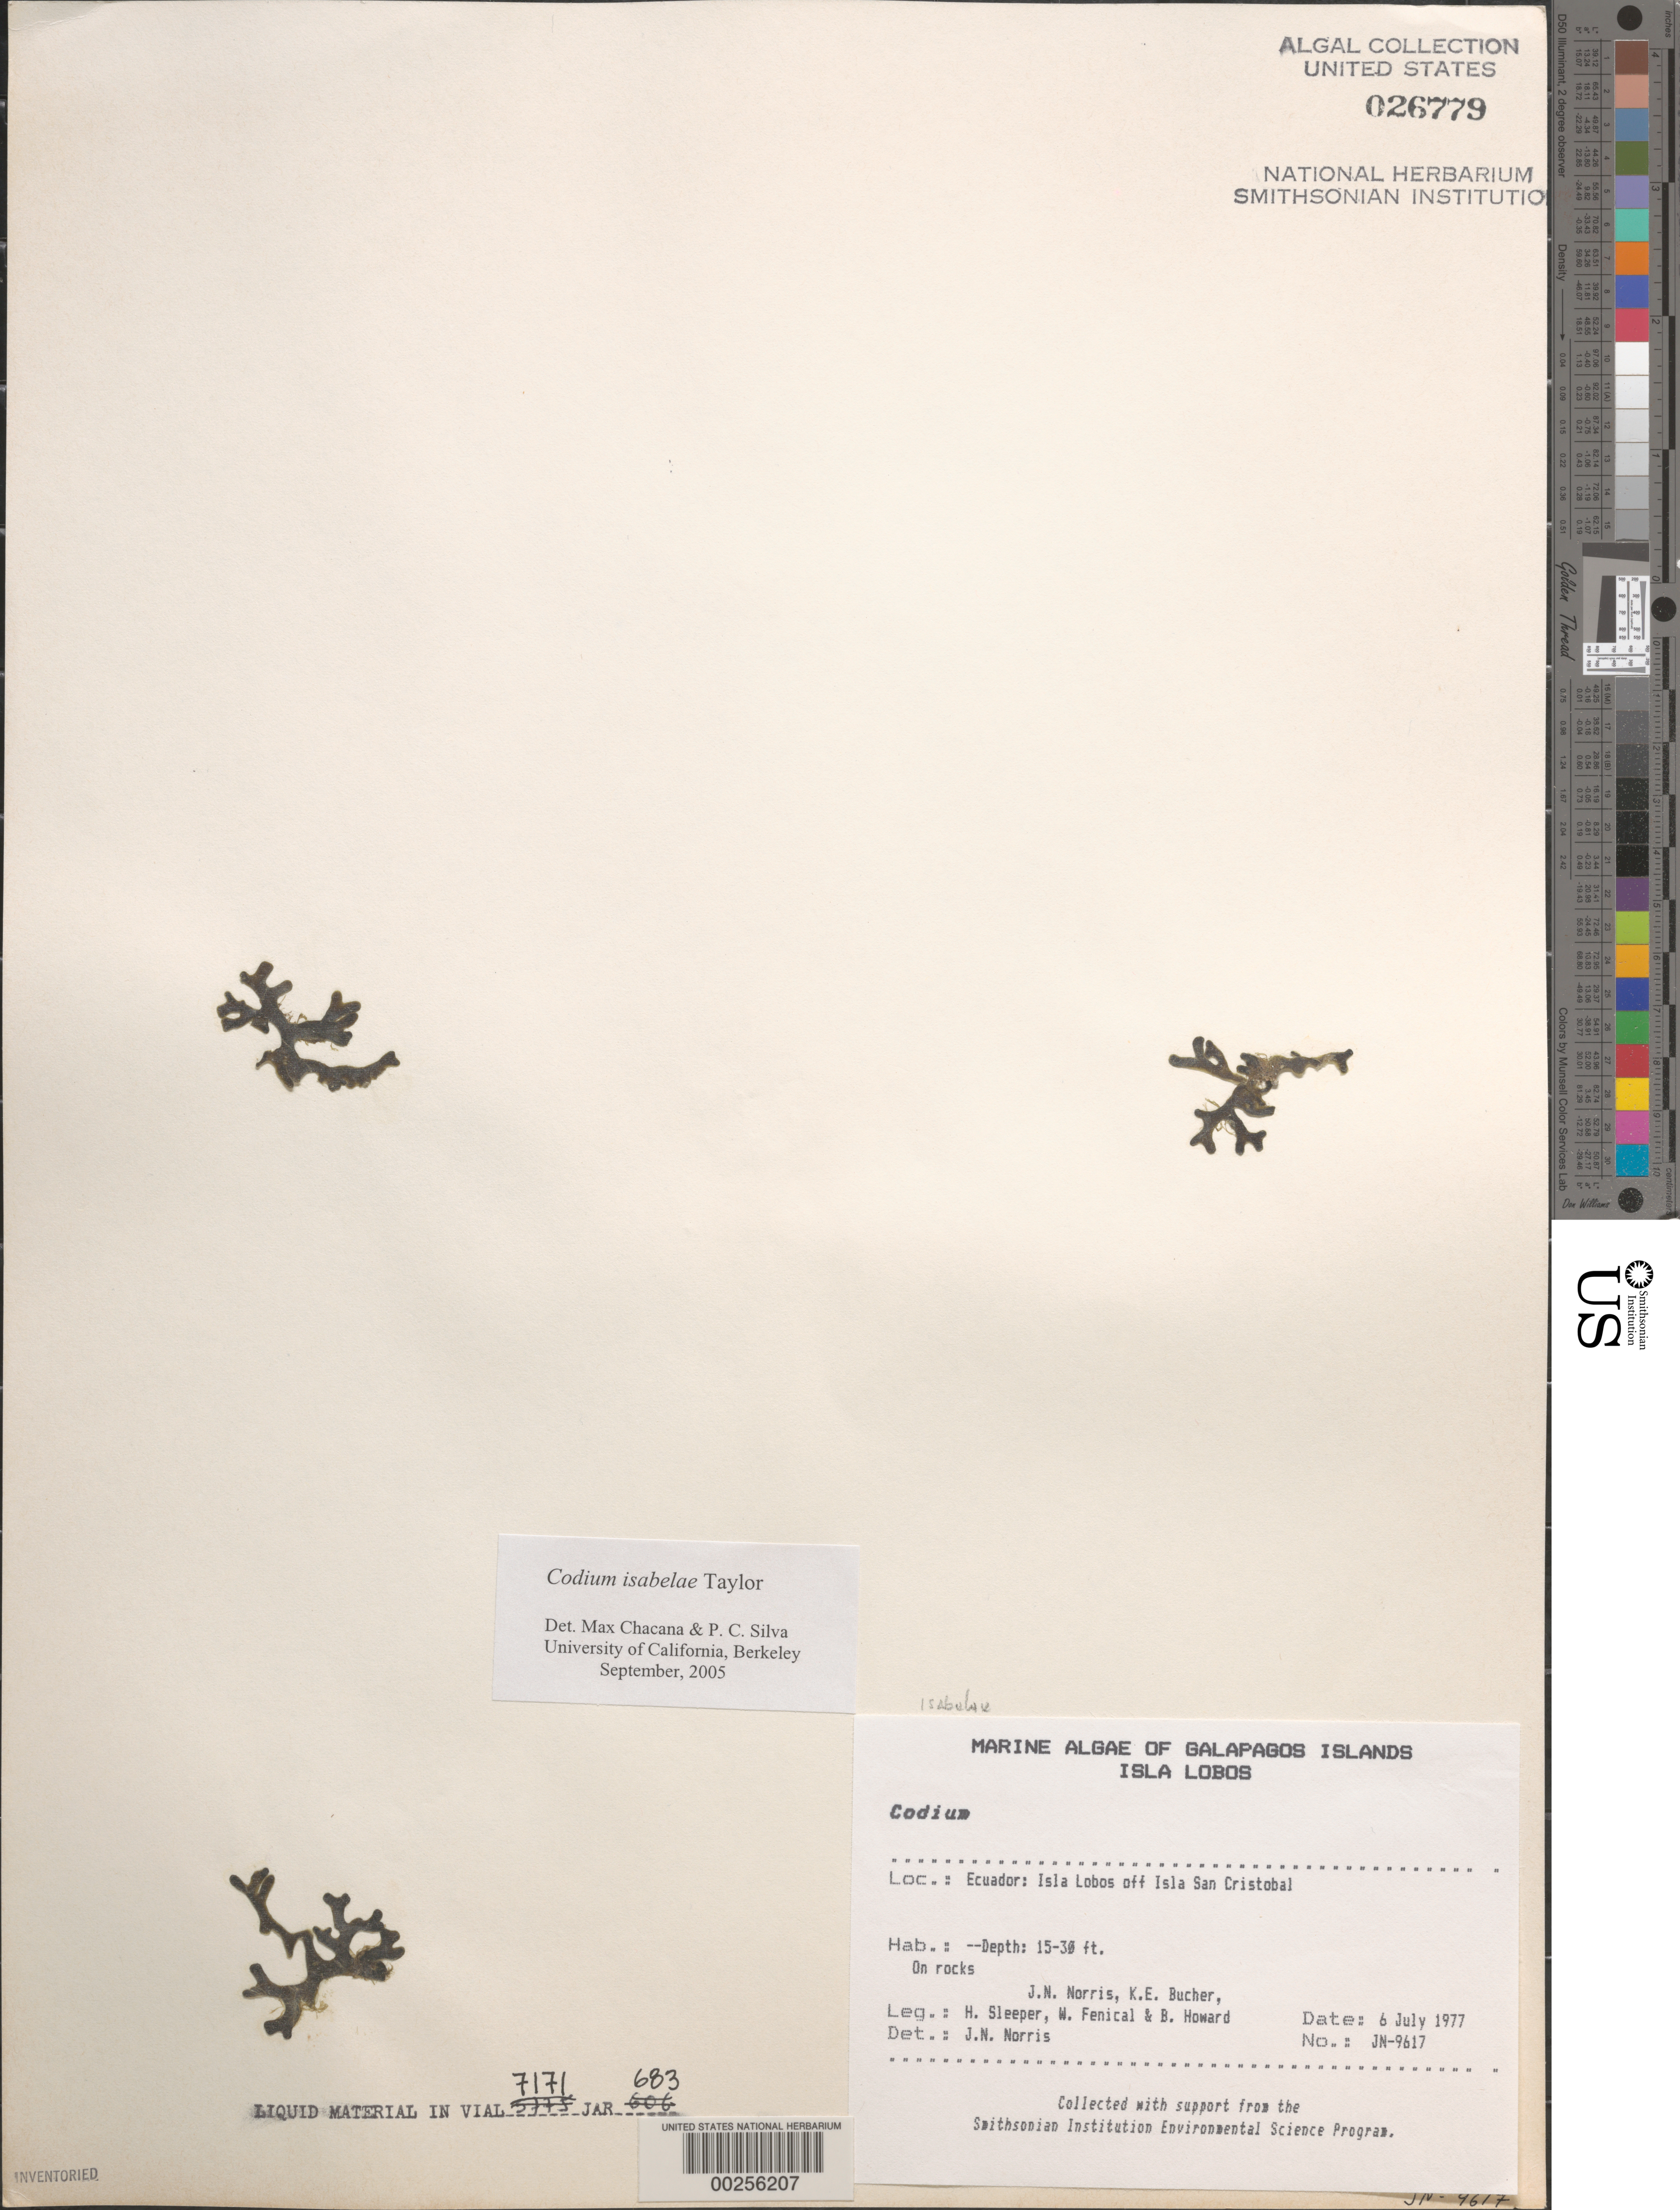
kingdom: Plantae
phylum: Chlorophyta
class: Ulvophyceae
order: Bryopsidales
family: Codiaceae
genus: Codium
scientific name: Codium isabelae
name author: W.R. Taylor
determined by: Chacana, M. E.; Silva, P. C.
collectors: J. N. Norris, K. E. Bucher, Sleeper. H., W. Fenical & B. Howard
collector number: JN-9617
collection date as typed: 06 Jul 1977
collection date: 1977-07-06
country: Ecuador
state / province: Colón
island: Lobos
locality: Off Isla San Cristóbal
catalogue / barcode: US 26779